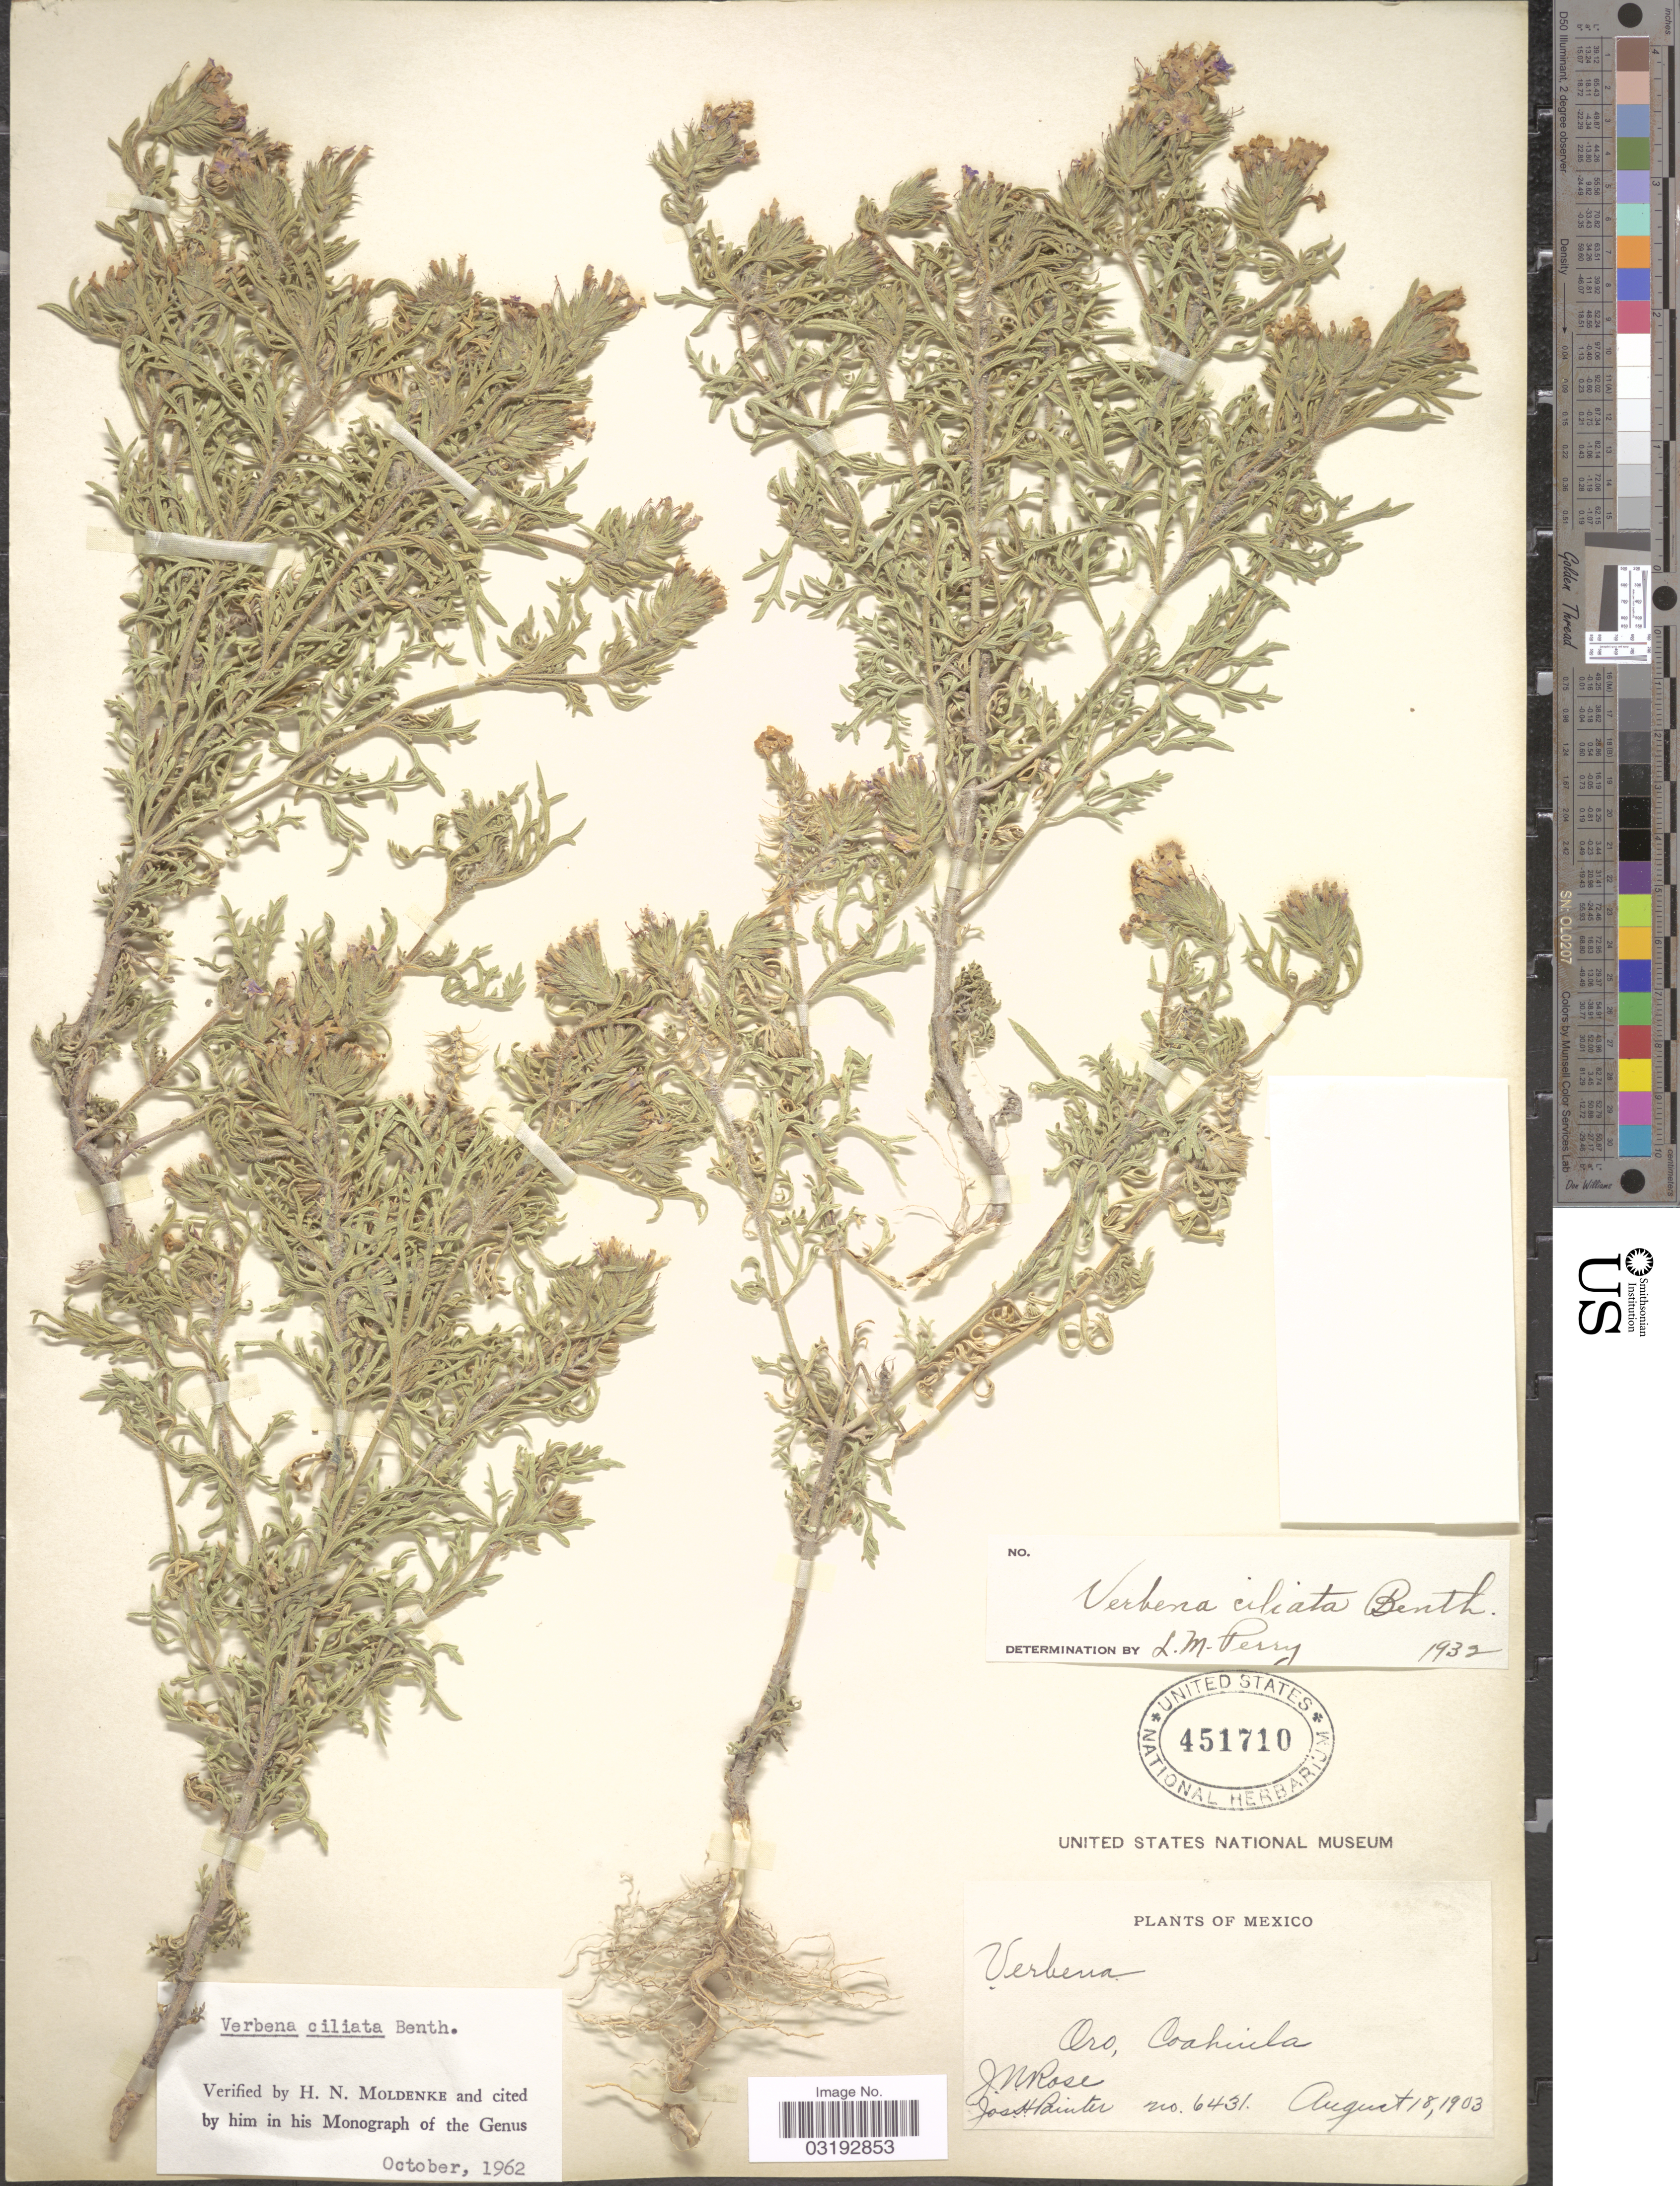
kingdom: Plantae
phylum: Tracheophyta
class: Magnoliopsida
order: Lamiales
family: Verbenaceae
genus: Verbena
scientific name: Verbena ciliata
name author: Benth.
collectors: J. N. Rose & J. H. Painter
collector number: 6431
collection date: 1903-08-18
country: Mexico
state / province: Coahuila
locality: Oro.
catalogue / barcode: US 451710